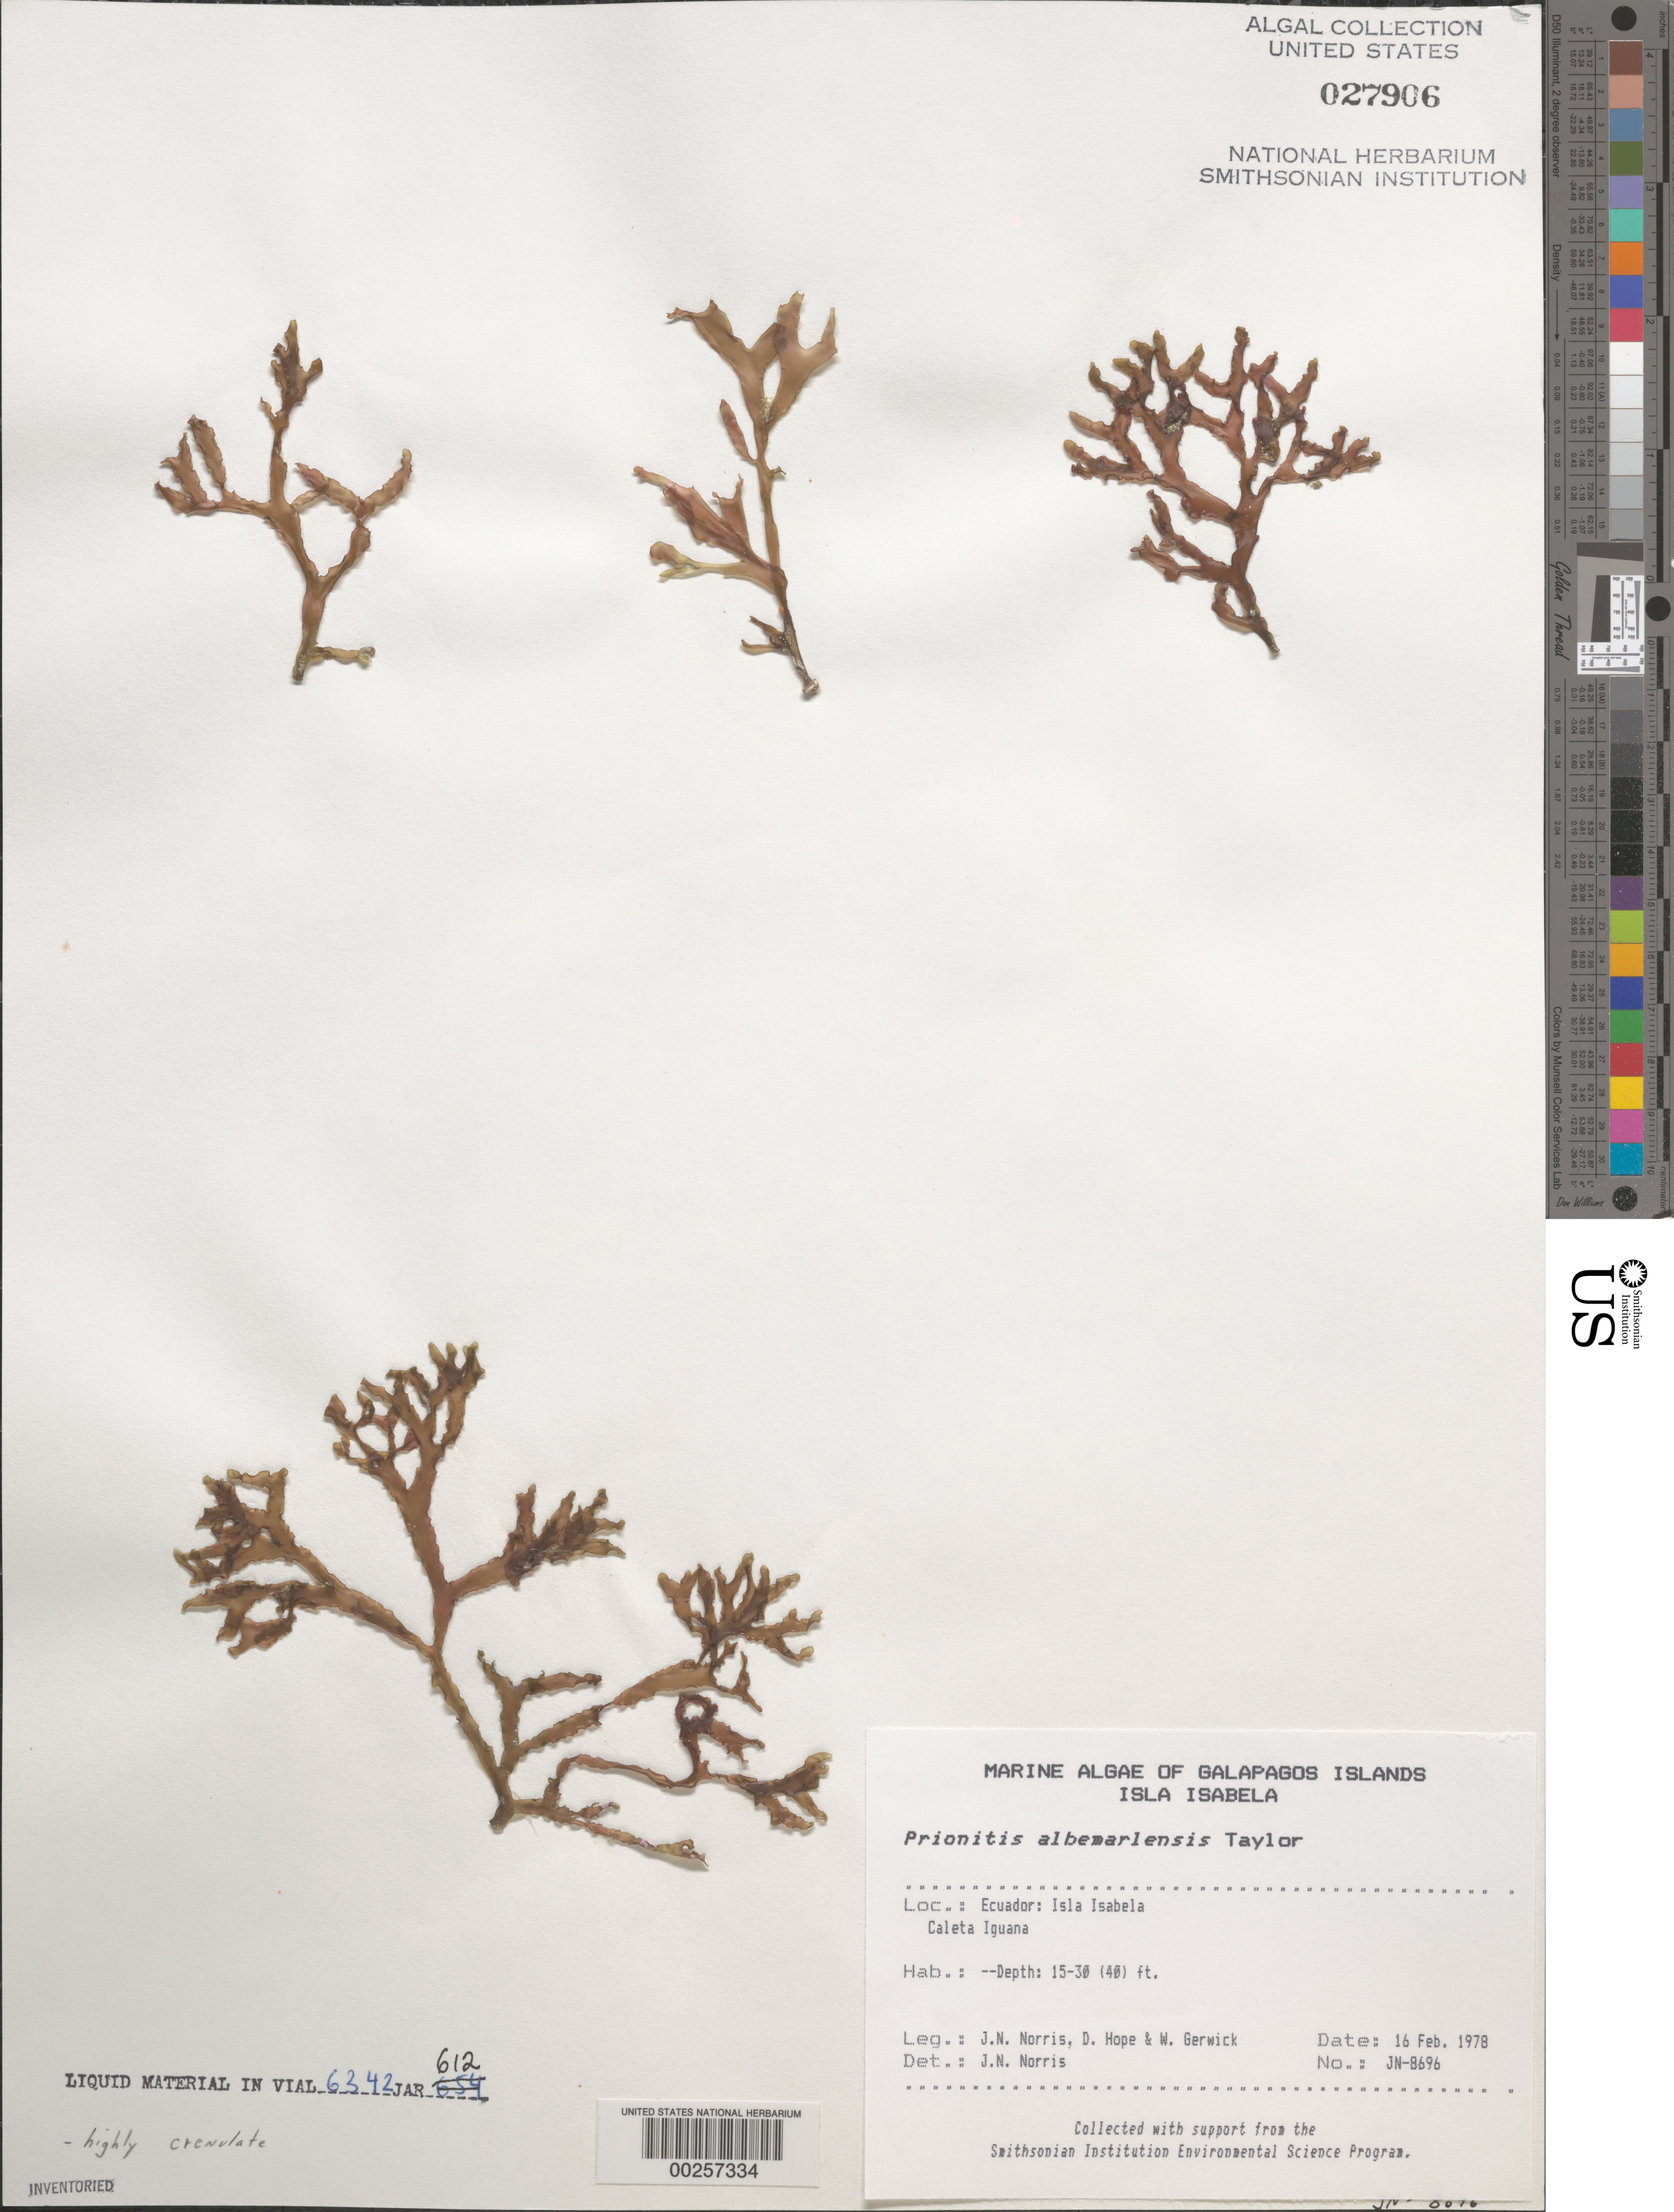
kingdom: Plantae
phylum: Rhodophyta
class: Florideophyceae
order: Cryptonemiales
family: Cryptonemiaceae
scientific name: Prionitis albemarlensis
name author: W.R. Taylor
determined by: Norris, James N.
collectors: J. N. Norris, D. Hope & W. Gerwick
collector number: JN-8696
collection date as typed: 16 Feb 1978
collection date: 1978-02-16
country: Ecuador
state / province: Colón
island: Isabela [Albemarle]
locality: Caleta Iguana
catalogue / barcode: US 27906